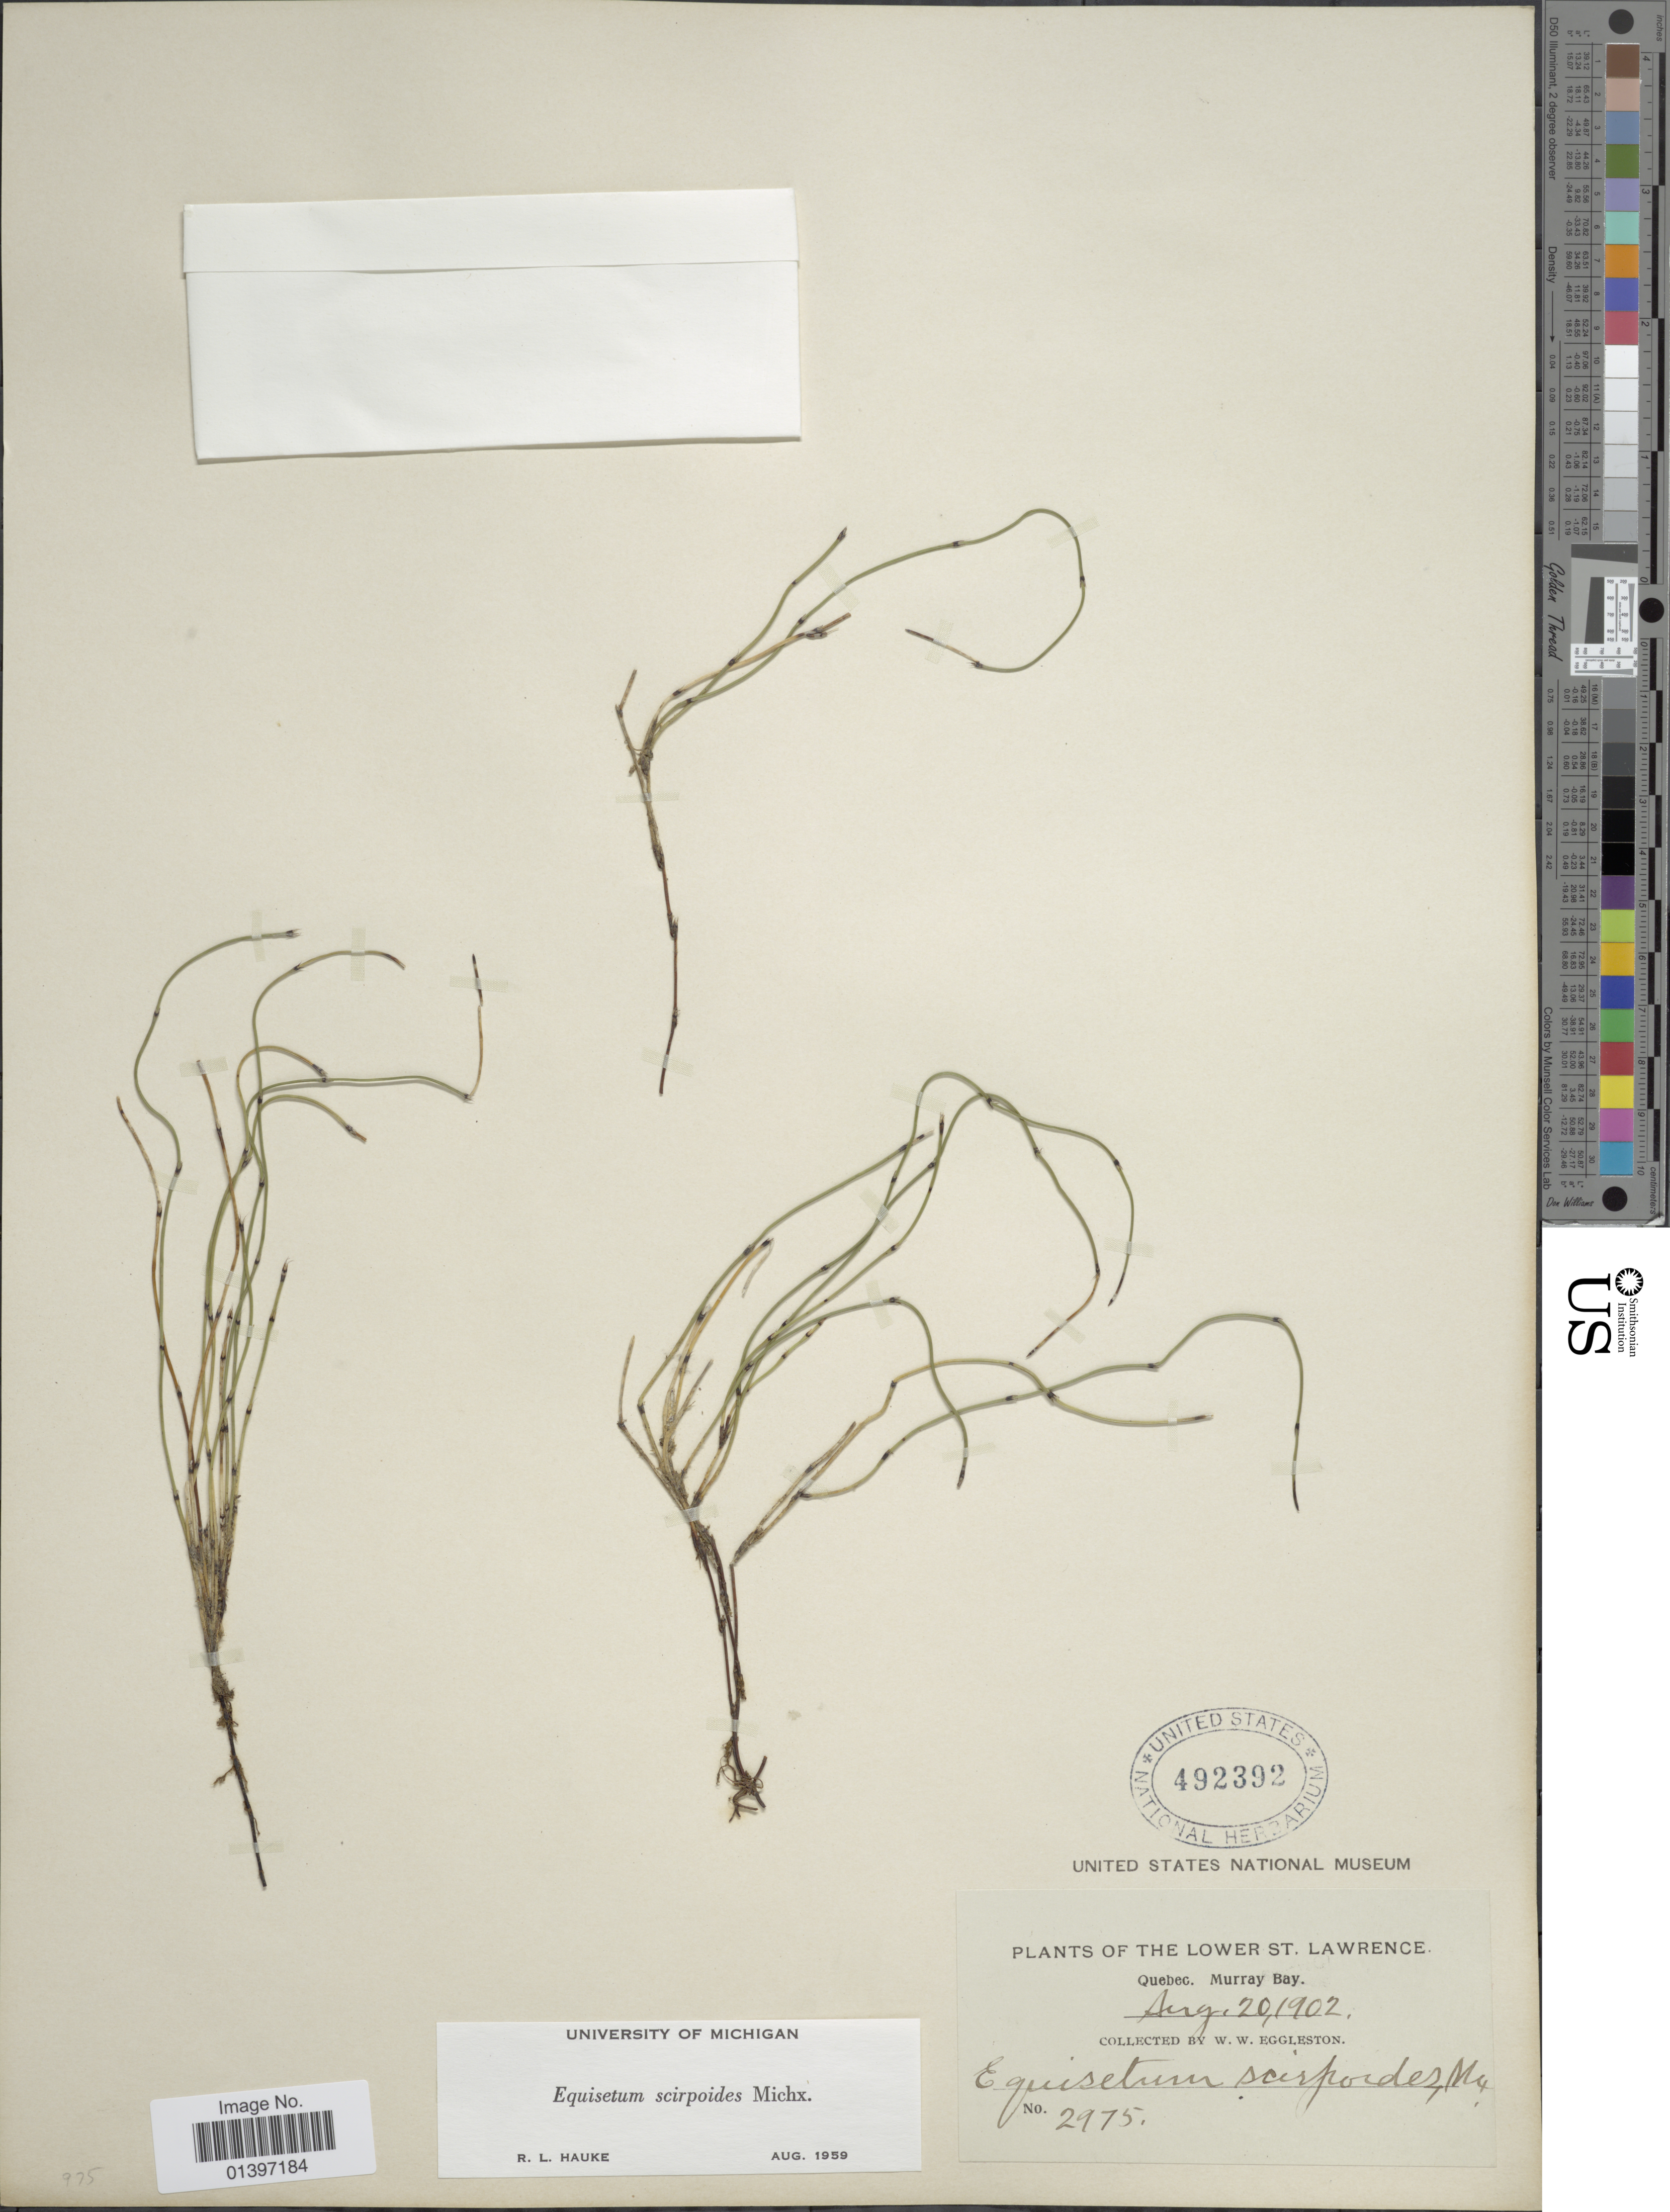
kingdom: Plantae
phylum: Tracheophyta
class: Polypodiopsida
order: Equisetales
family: Equisetaceae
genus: Equisetum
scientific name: Equisetum scirpoides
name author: Michx.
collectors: W. W. Eggleston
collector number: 2975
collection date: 1902-08-20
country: Canada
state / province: Quebec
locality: Lower St. Lawrence, Murray Bay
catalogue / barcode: US 492392